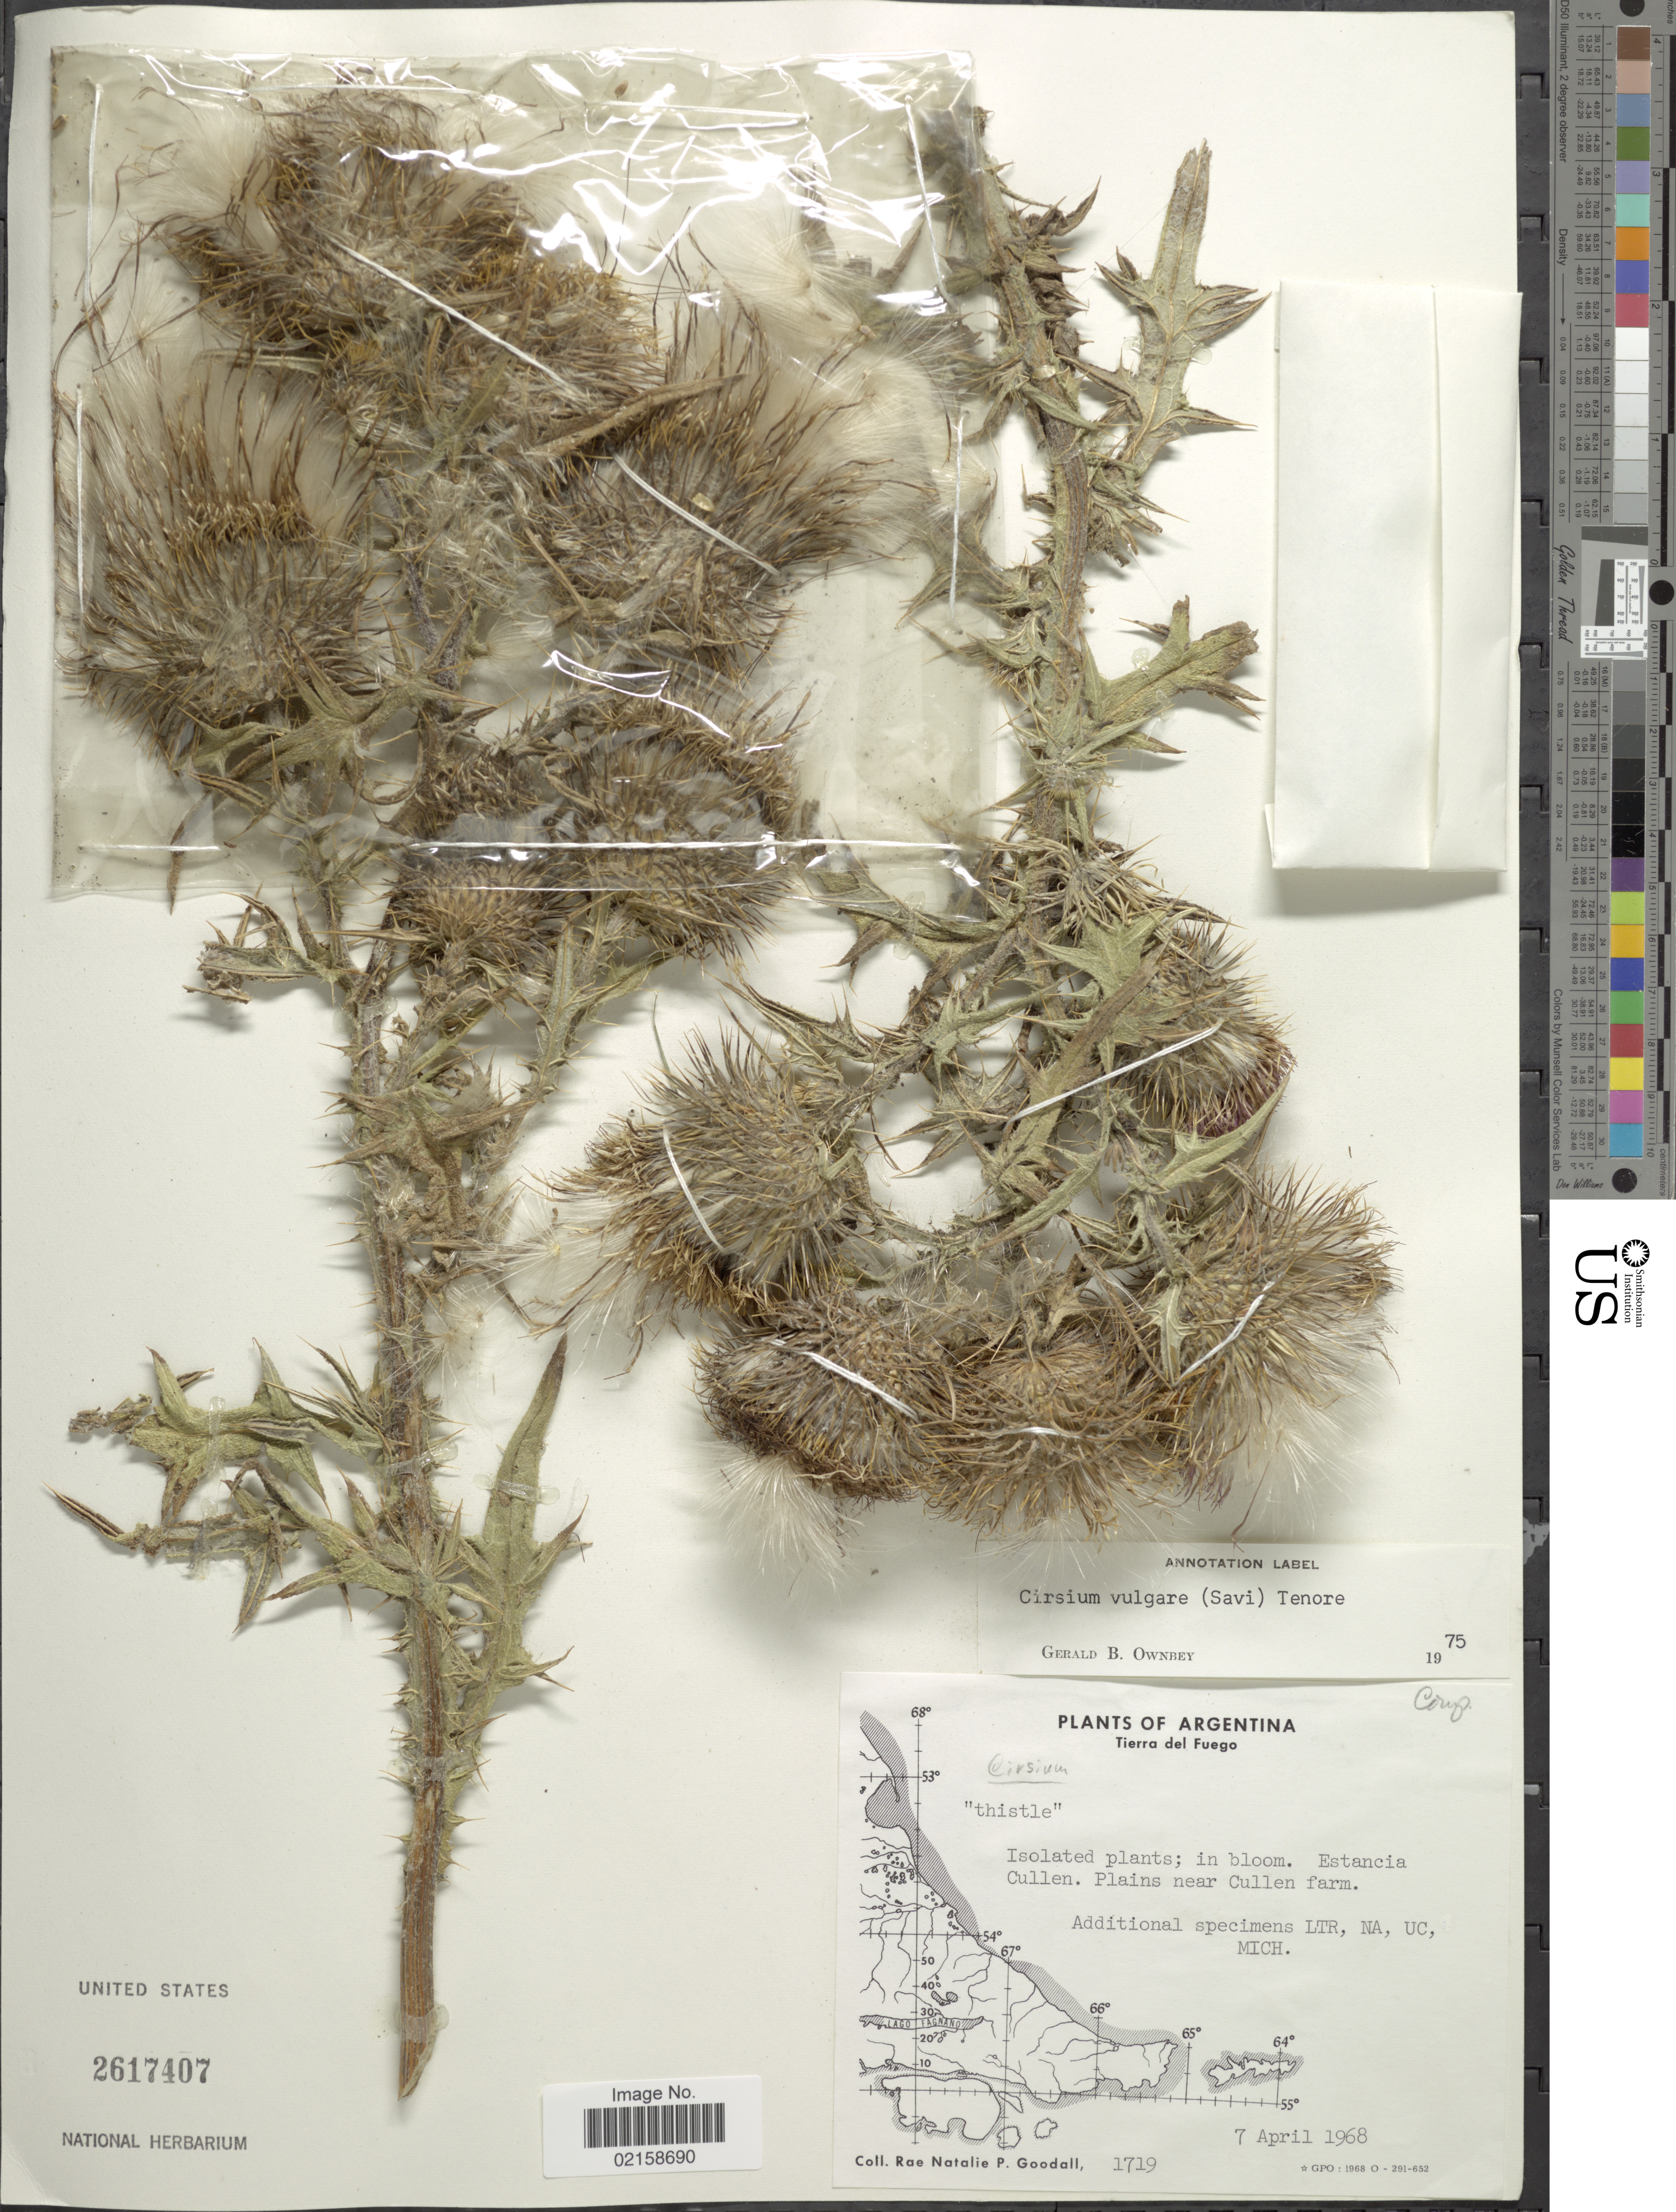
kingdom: Plantae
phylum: Tracheophyta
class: Magnoliopsida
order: Asterales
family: Asteraceae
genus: Cirsium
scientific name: Cirsium vulgare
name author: (Savi) Ten.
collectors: R. Goodall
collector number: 1719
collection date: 1968-04-07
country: Argentina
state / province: Tierra del Fuego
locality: Estancia Cullen, plains near Cullen farm.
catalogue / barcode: US 2617407